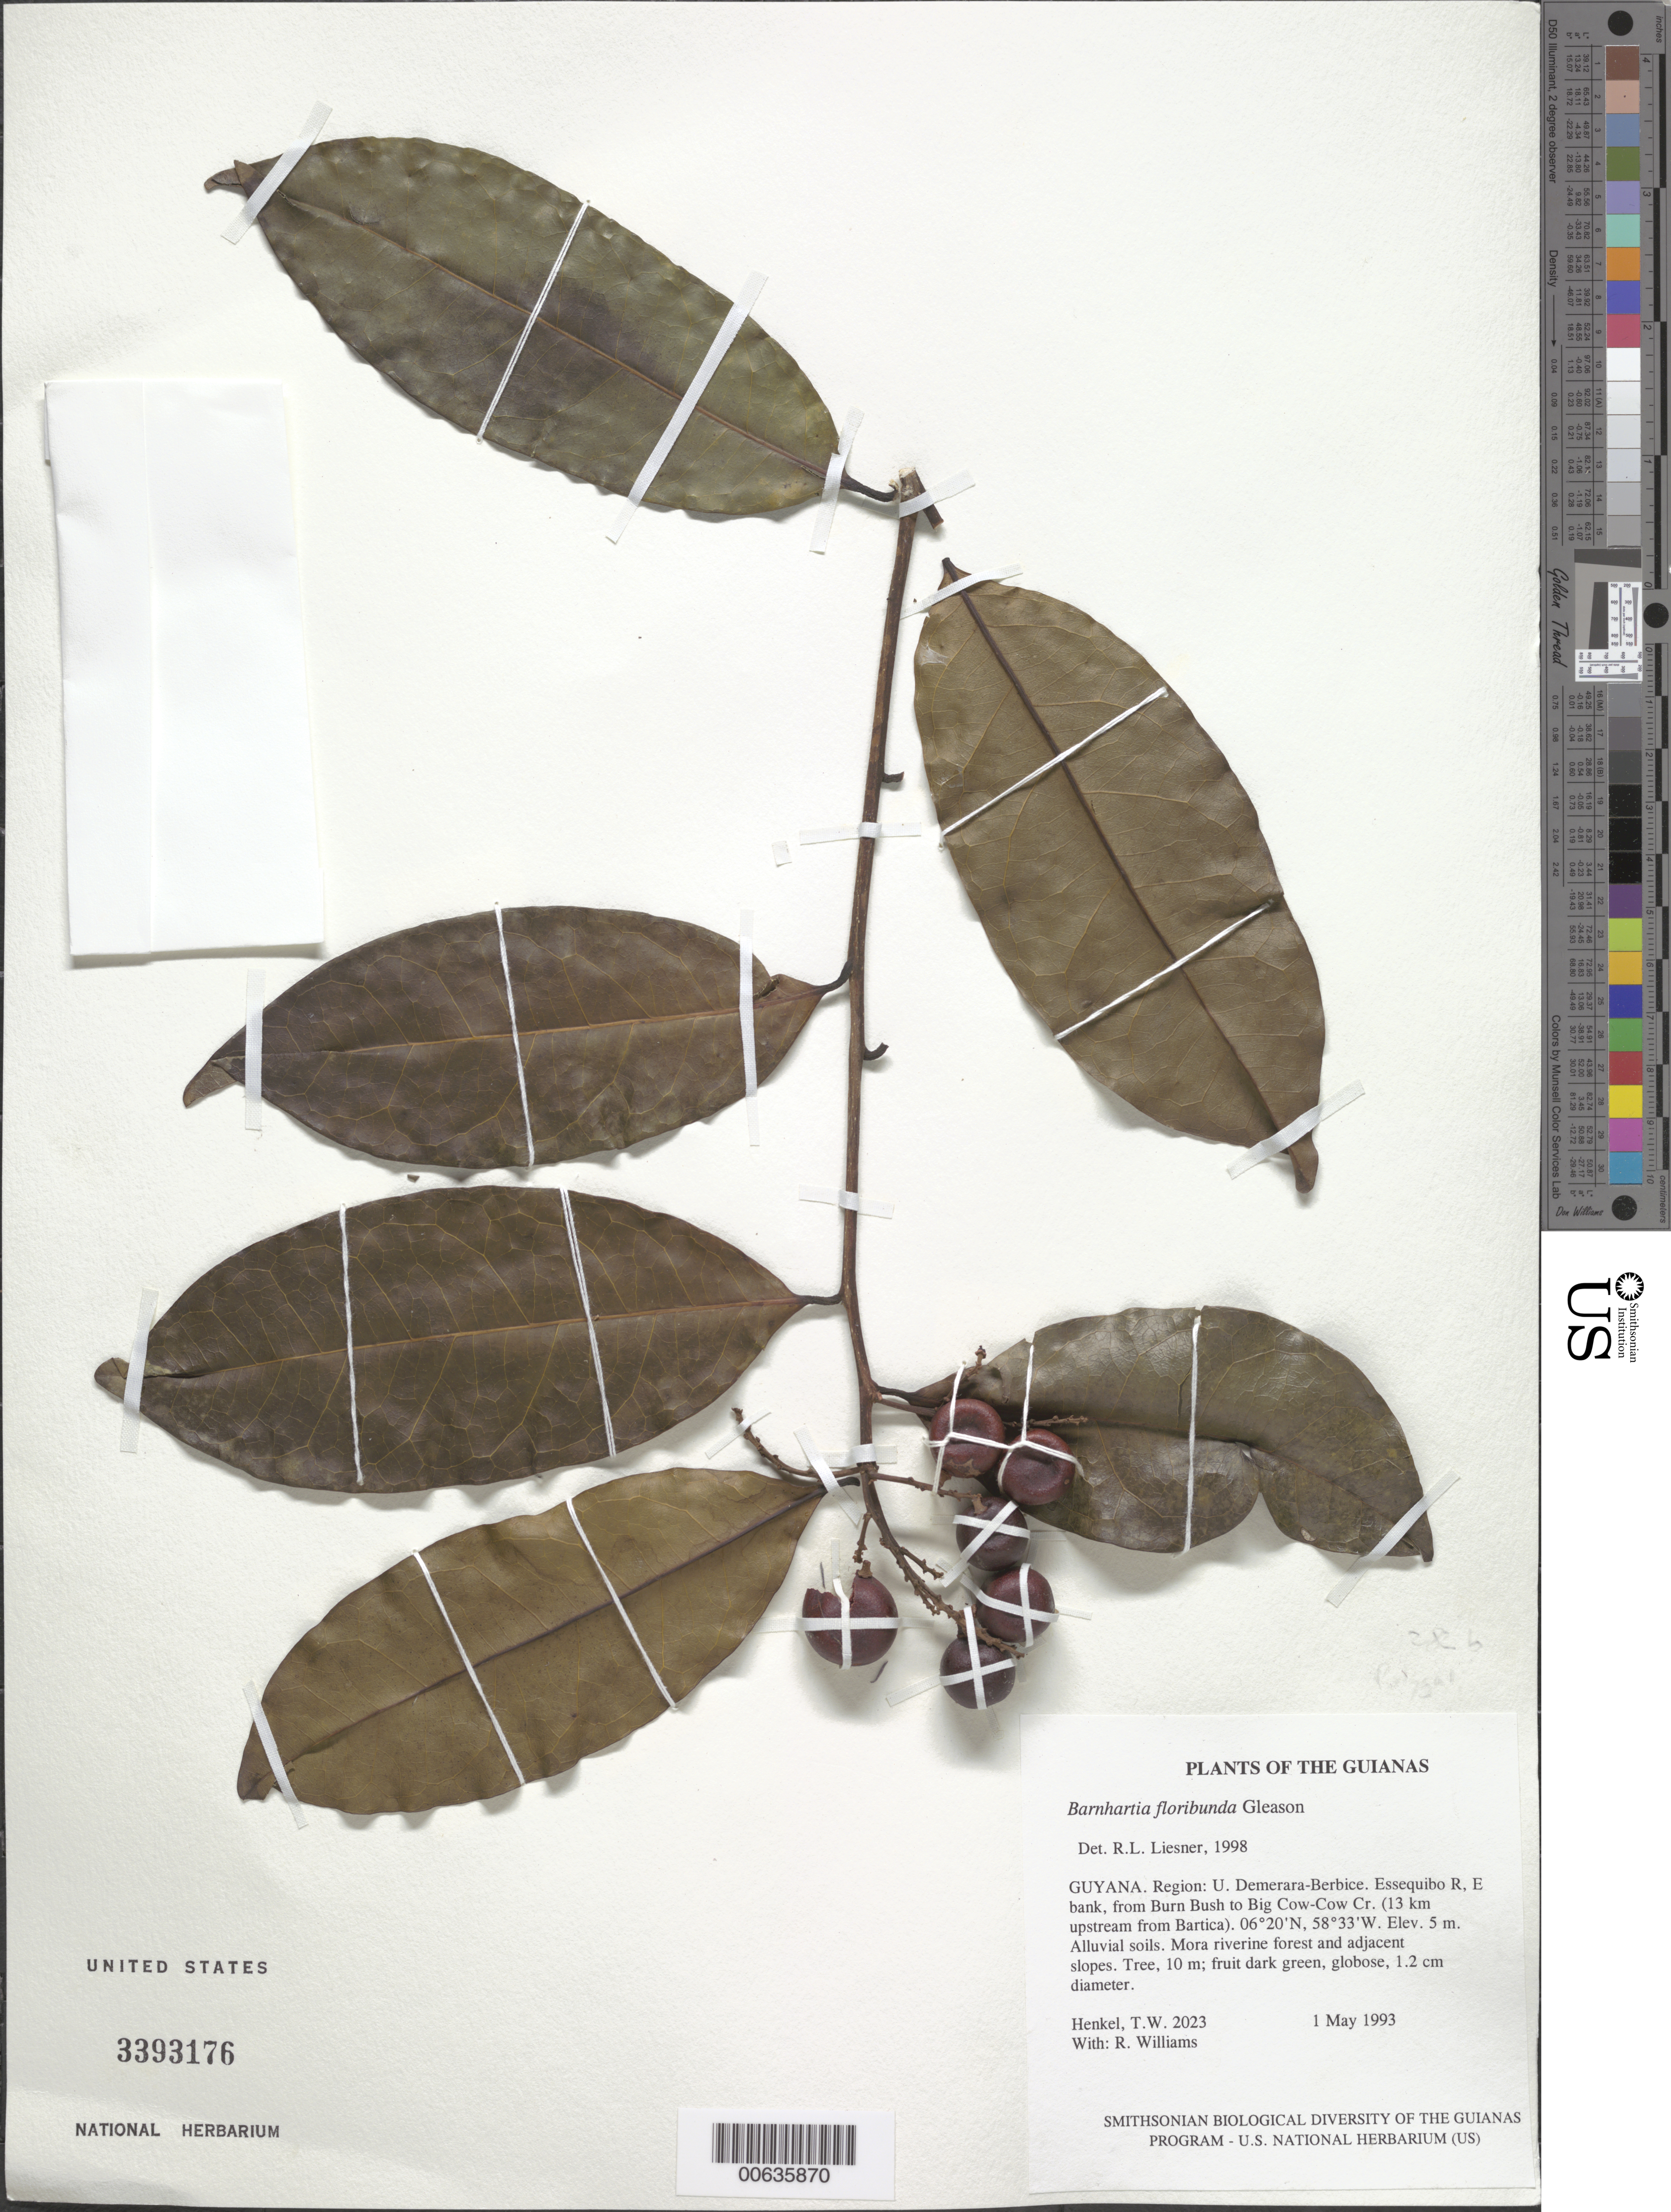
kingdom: Plantae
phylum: Tracheophyta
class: Magnoliopsida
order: Fabales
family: Polygalaceae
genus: Barnhartia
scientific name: Barnhartia floribunda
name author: Gleason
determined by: Liesner, R. L.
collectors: T. Henkel & R. Williams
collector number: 2023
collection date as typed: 1 May 1993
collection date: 1993-05-01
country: Guyana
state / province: U. Demerara-Berbice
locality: Essequibo R, E bank, from Burn Bush to Big Cow-Cow Cr. (13 km upstream from Bartica)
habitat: Alluvial soils. Mora riverine forest and adjacent slopes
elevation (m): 5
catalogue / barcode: US 3393176